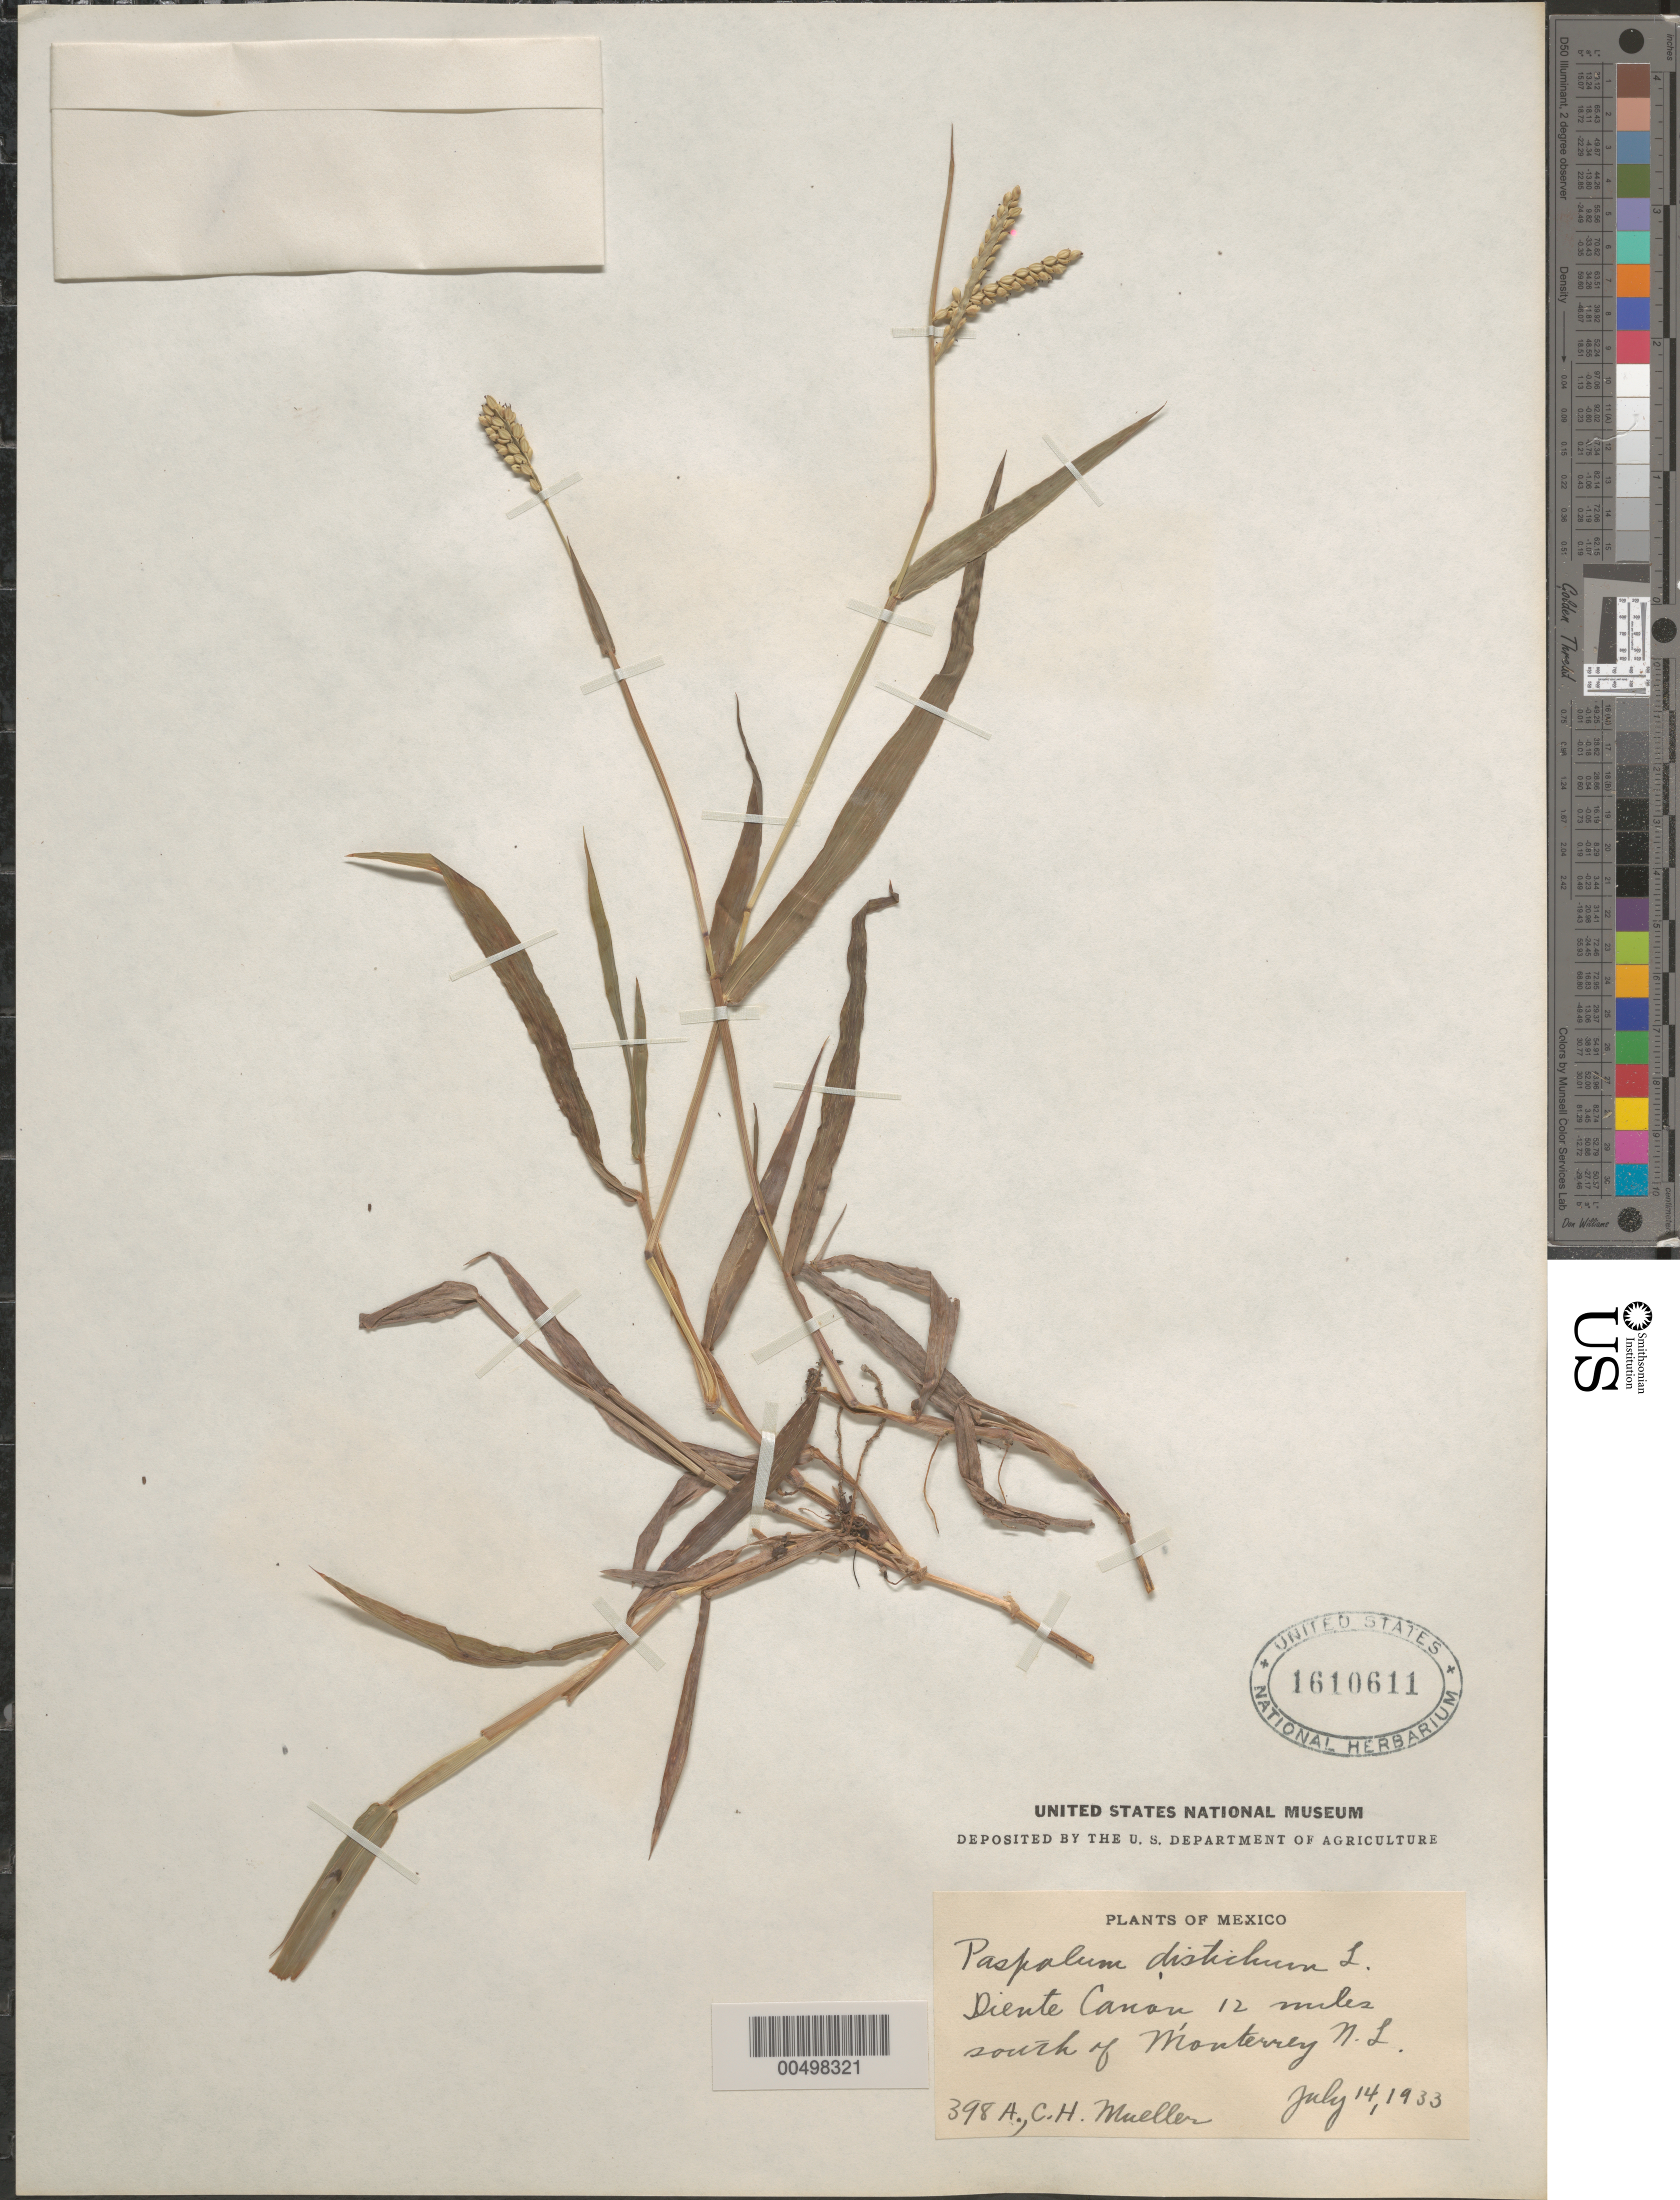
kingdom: Plantae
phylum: Tracheophyta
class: Liliopsida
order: Poales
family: Poaceae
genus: Paspalum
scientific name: Paspalum paspaloides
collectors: C. H. Muller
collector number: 398A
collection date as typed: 14 Jul 1933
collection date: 1933-07-14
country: Mexico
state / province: Nuevo León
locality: Diente Canon, 12 mi S of Monterrey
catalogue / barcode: US 1610611